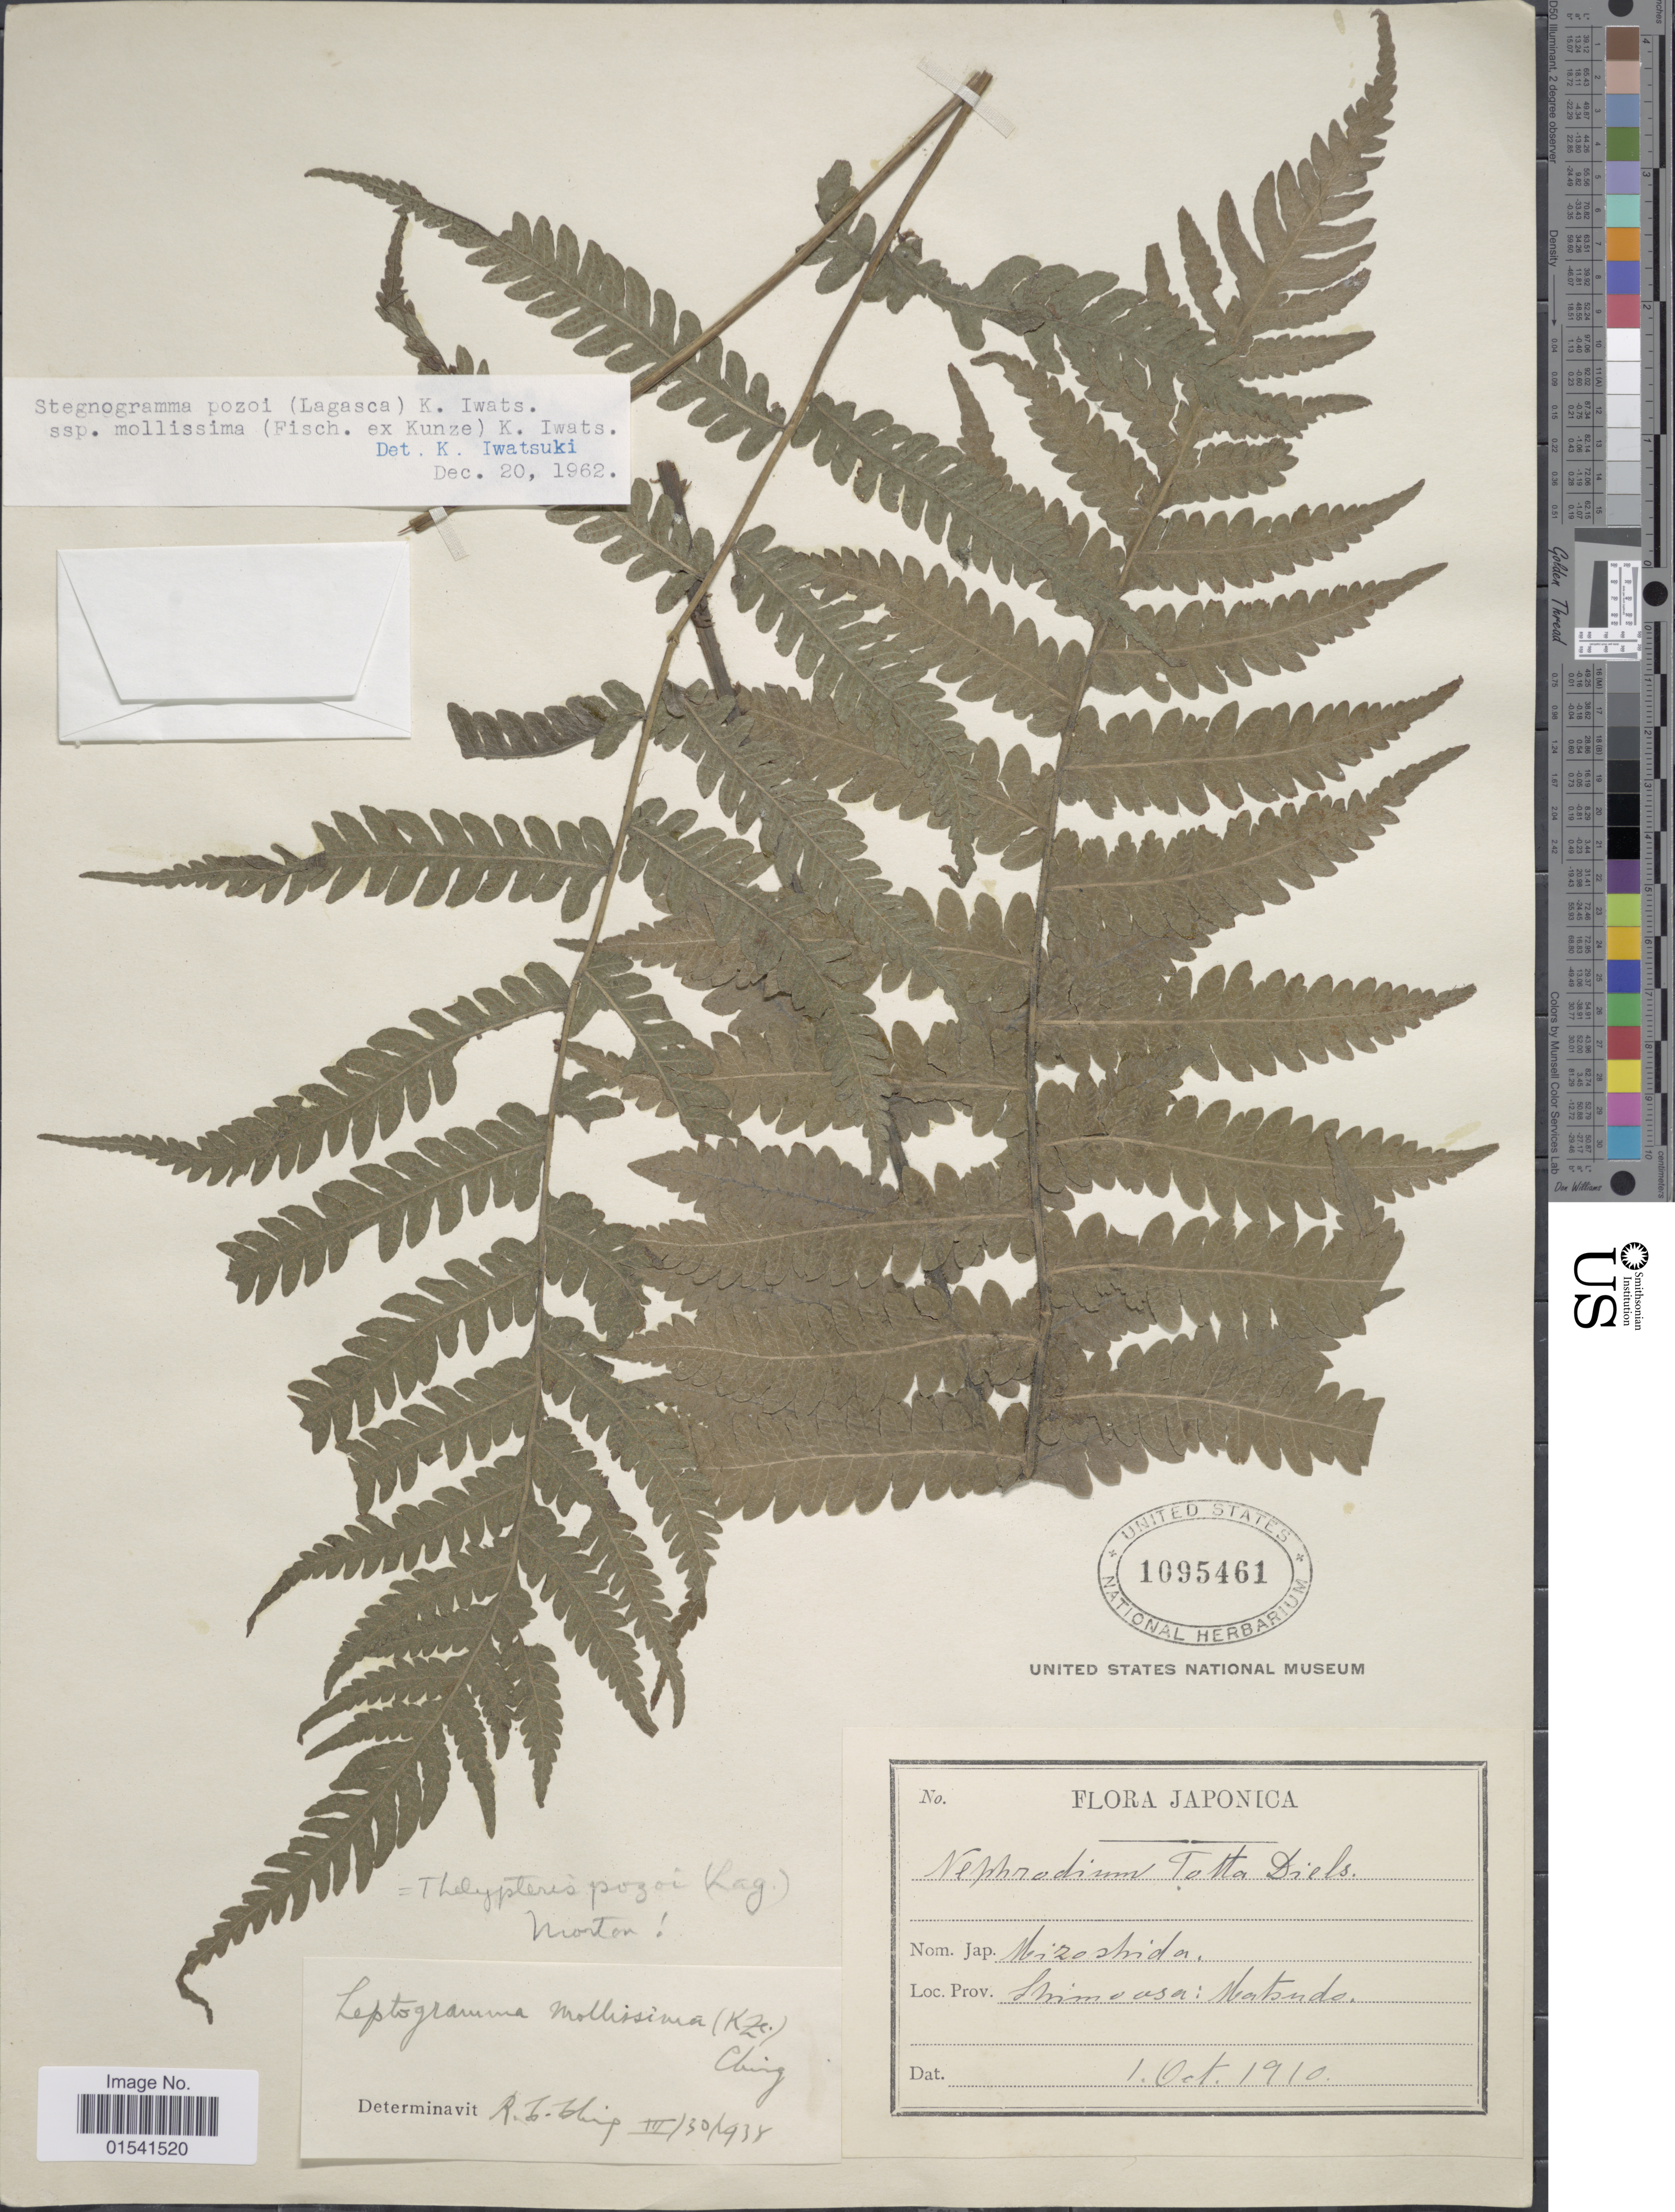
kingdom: Plantae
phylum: Tracheophyta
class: Polypodiopsida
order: Polypodiales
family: Thelypteridaceae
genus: Stegnogramma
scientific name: Stegnogramma mollissima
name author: (Fisch. ex Kunze) Fraser-Jenk.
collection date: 1910-10-01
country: Japan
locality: Shimoosa: Matsudo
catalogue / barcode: US 1095461